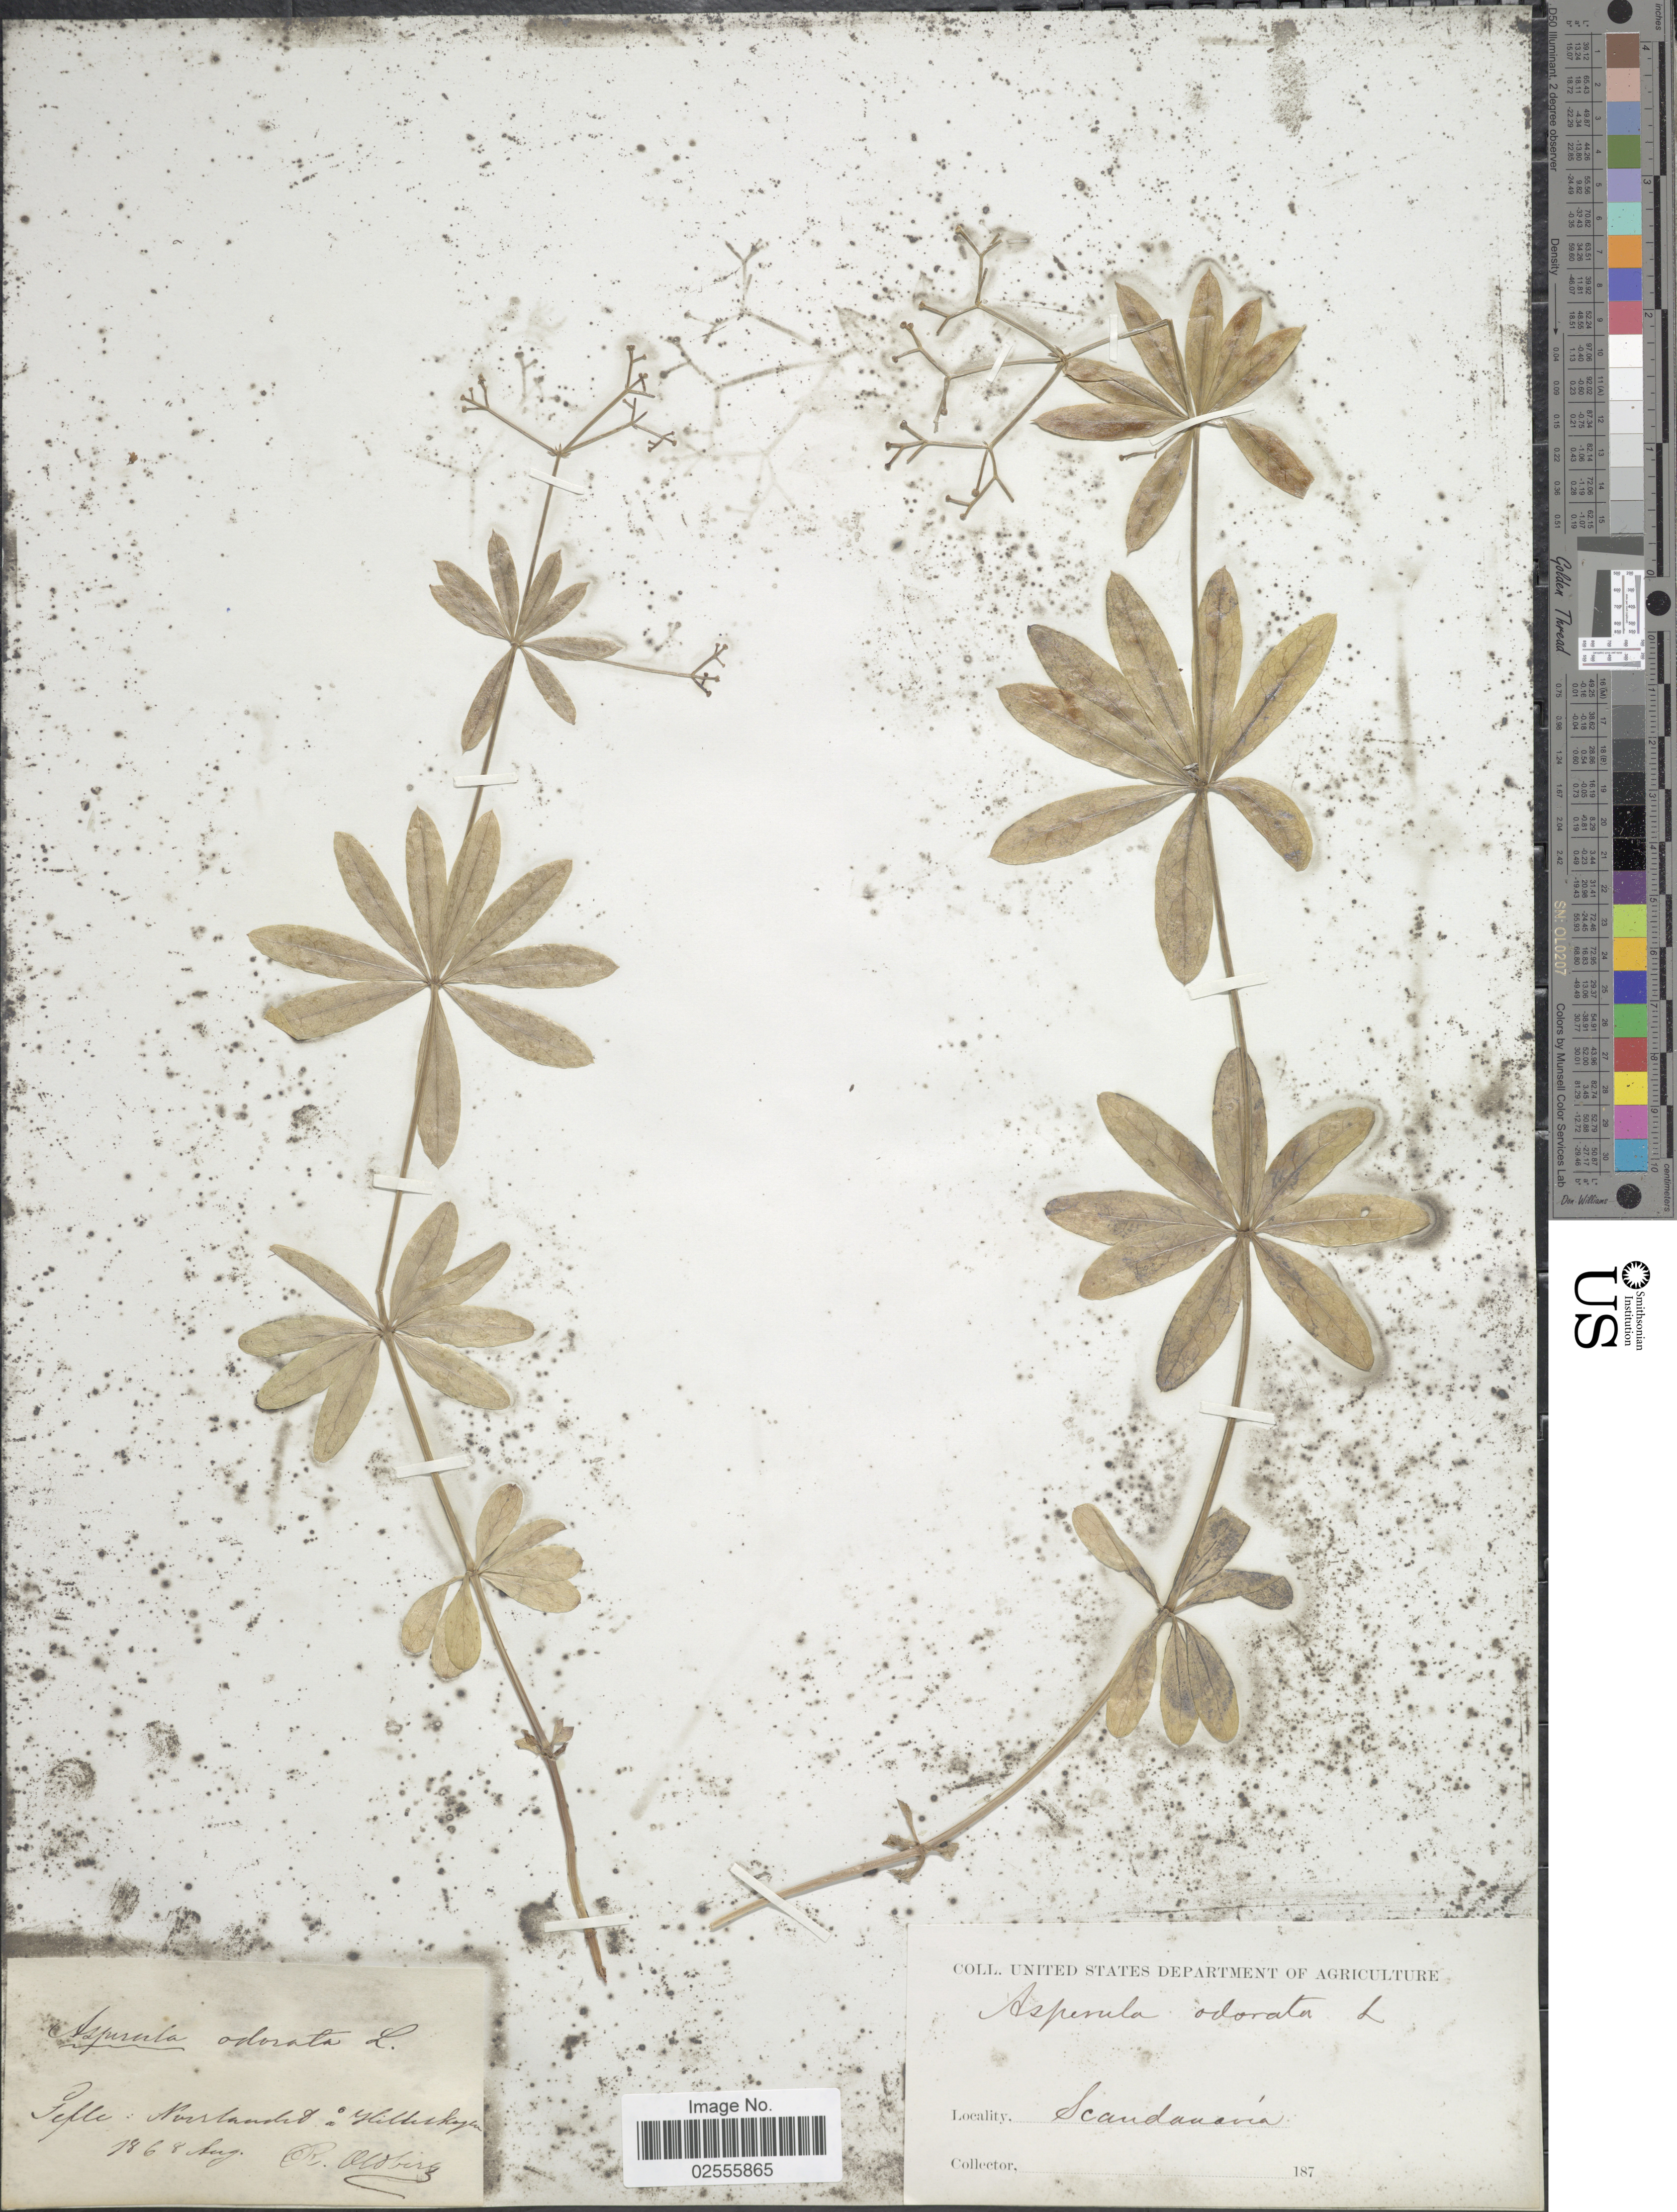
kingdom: Plantae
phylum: Tracheophyta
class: Magnoliopsida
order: Gentianales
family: Rubiaceae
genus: Asperula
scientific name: Asperula odorata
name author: L.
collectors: R. Oldberg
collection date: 1868-08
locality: Pefle: Norlandit [interpreted]: Hilleskogen, Scandinavia.